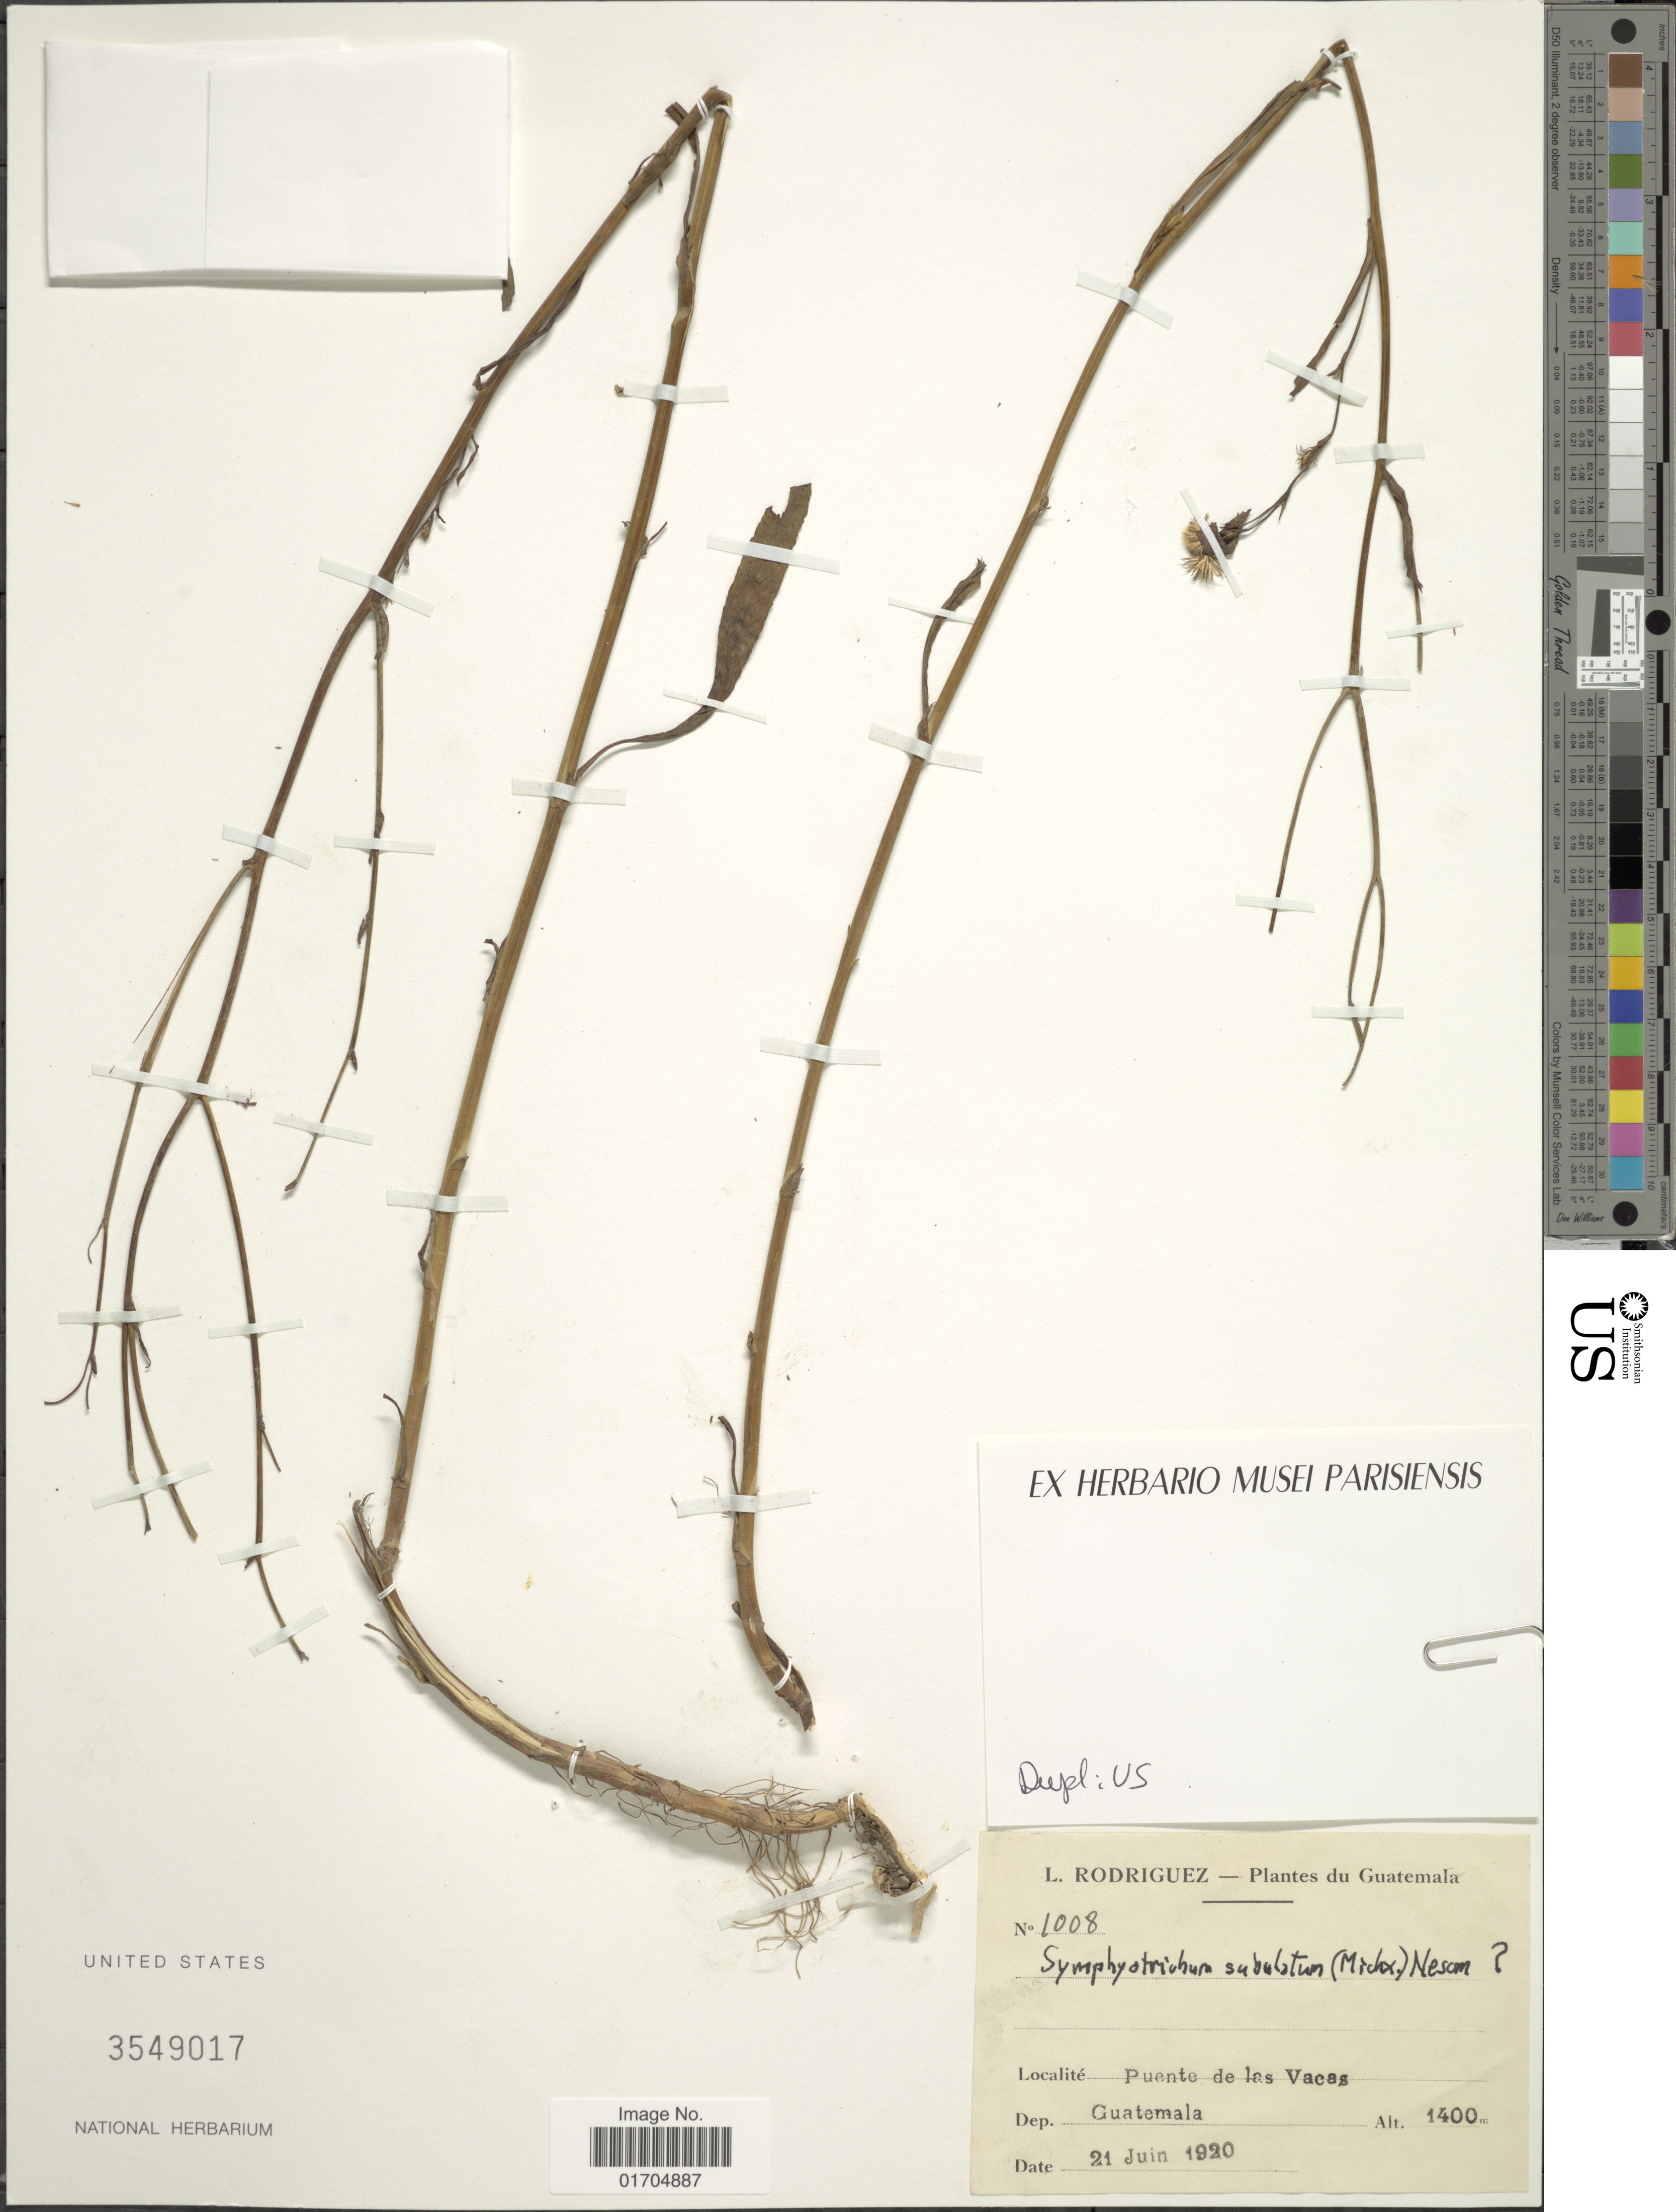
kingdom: Plantae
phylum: Tracheophyta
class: Magnoliopsida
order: Asterales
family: Asteraceae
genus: Symphyotrichum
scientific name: Symphyotrichum subulatum var. ligulatum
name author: (Shinners) S.D. Sundb.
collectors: L. Rodriguez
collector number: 1008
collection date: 1920-06-21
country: Guatemala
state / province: Guatemala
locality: Puento de las Vacas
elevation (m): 1400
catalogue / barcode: US 3549017